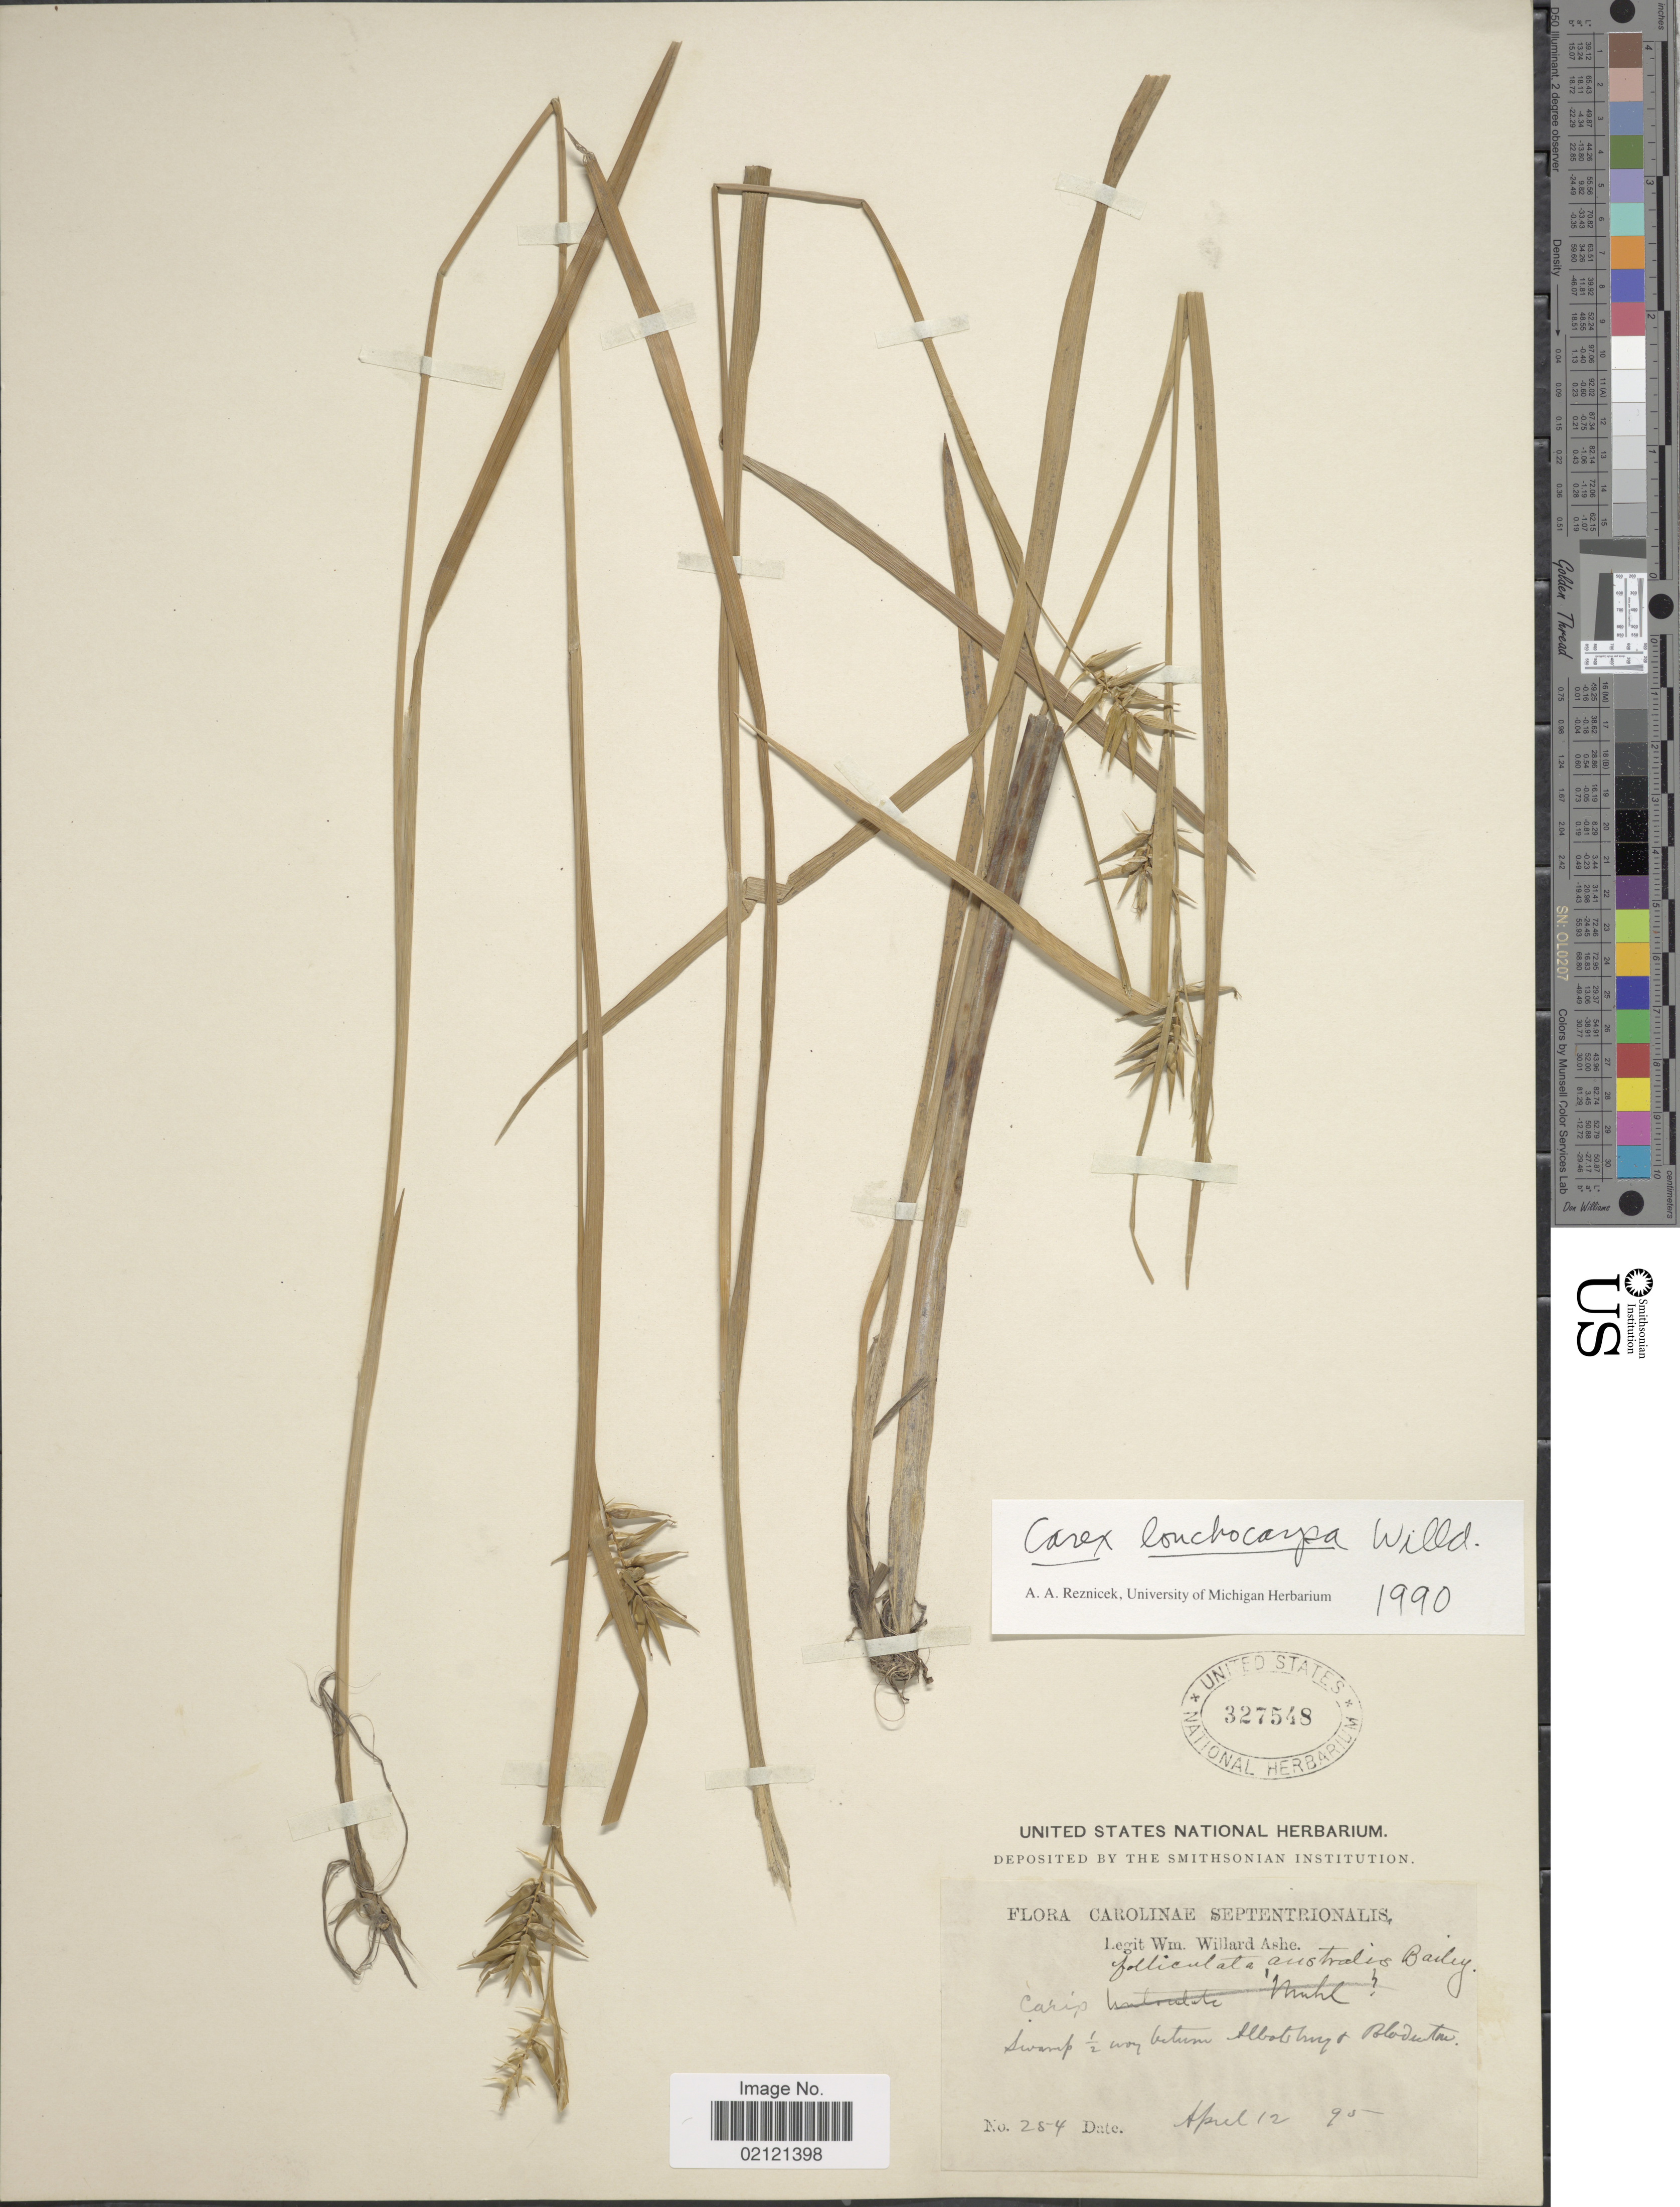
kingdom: Plantae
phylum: Tracheophyta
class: Liliopsida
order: Poales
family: Cyperaceae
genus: Carex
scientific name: Carex lonchocarpa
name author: Willd. ex Spreng.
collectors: W. W. Ashe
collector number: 254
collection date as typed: Transcribed d/m/y: 12/4/95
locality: Carolinae, Swamp ½ way between Albottiny & Bloducten [interpreted]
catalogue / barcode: US 327548